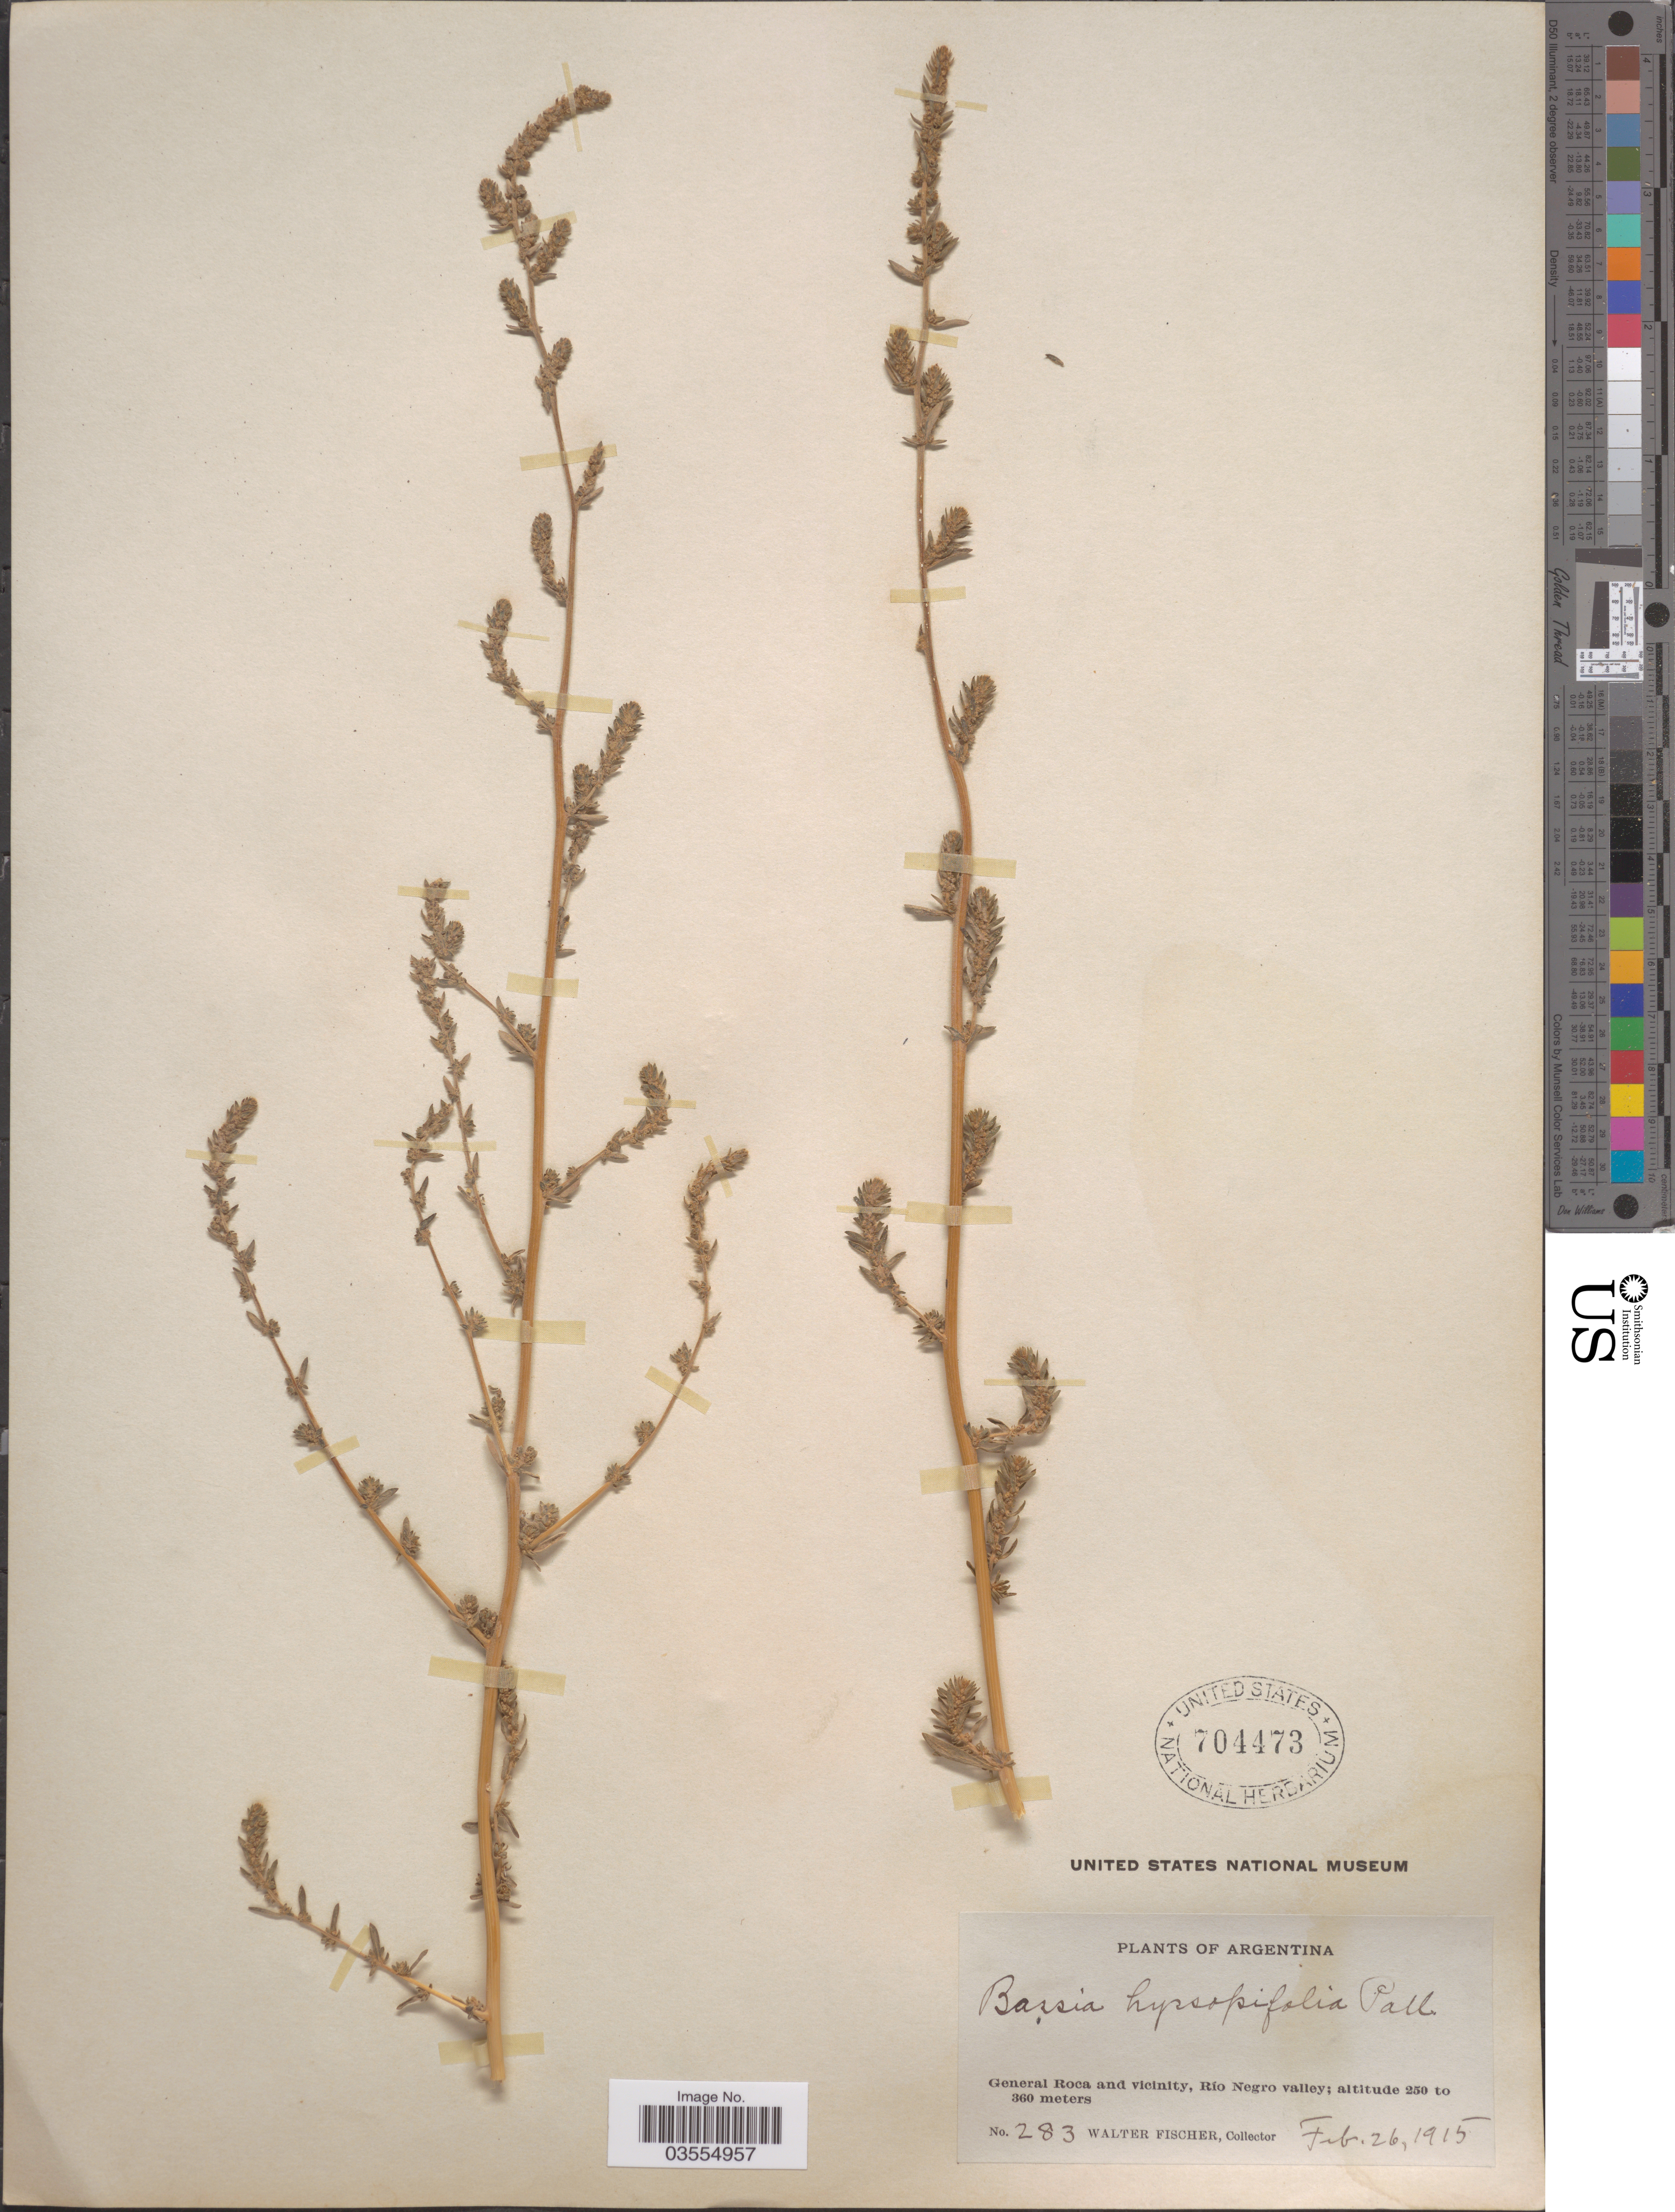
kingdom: Plantae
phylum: Tracheophyta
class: Magnoliopsida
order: Caryophyllales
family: Amaranthaceae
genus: Bassia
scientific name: Bassia hyssopifolia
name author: (Pall.) Kuntze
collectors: W. Fischer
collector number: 283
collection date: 1915-02-26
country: Argentina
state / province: Rio Negro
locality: General Roca and vicinity, Río Negro valley.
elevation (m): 250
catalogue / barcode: US 704473